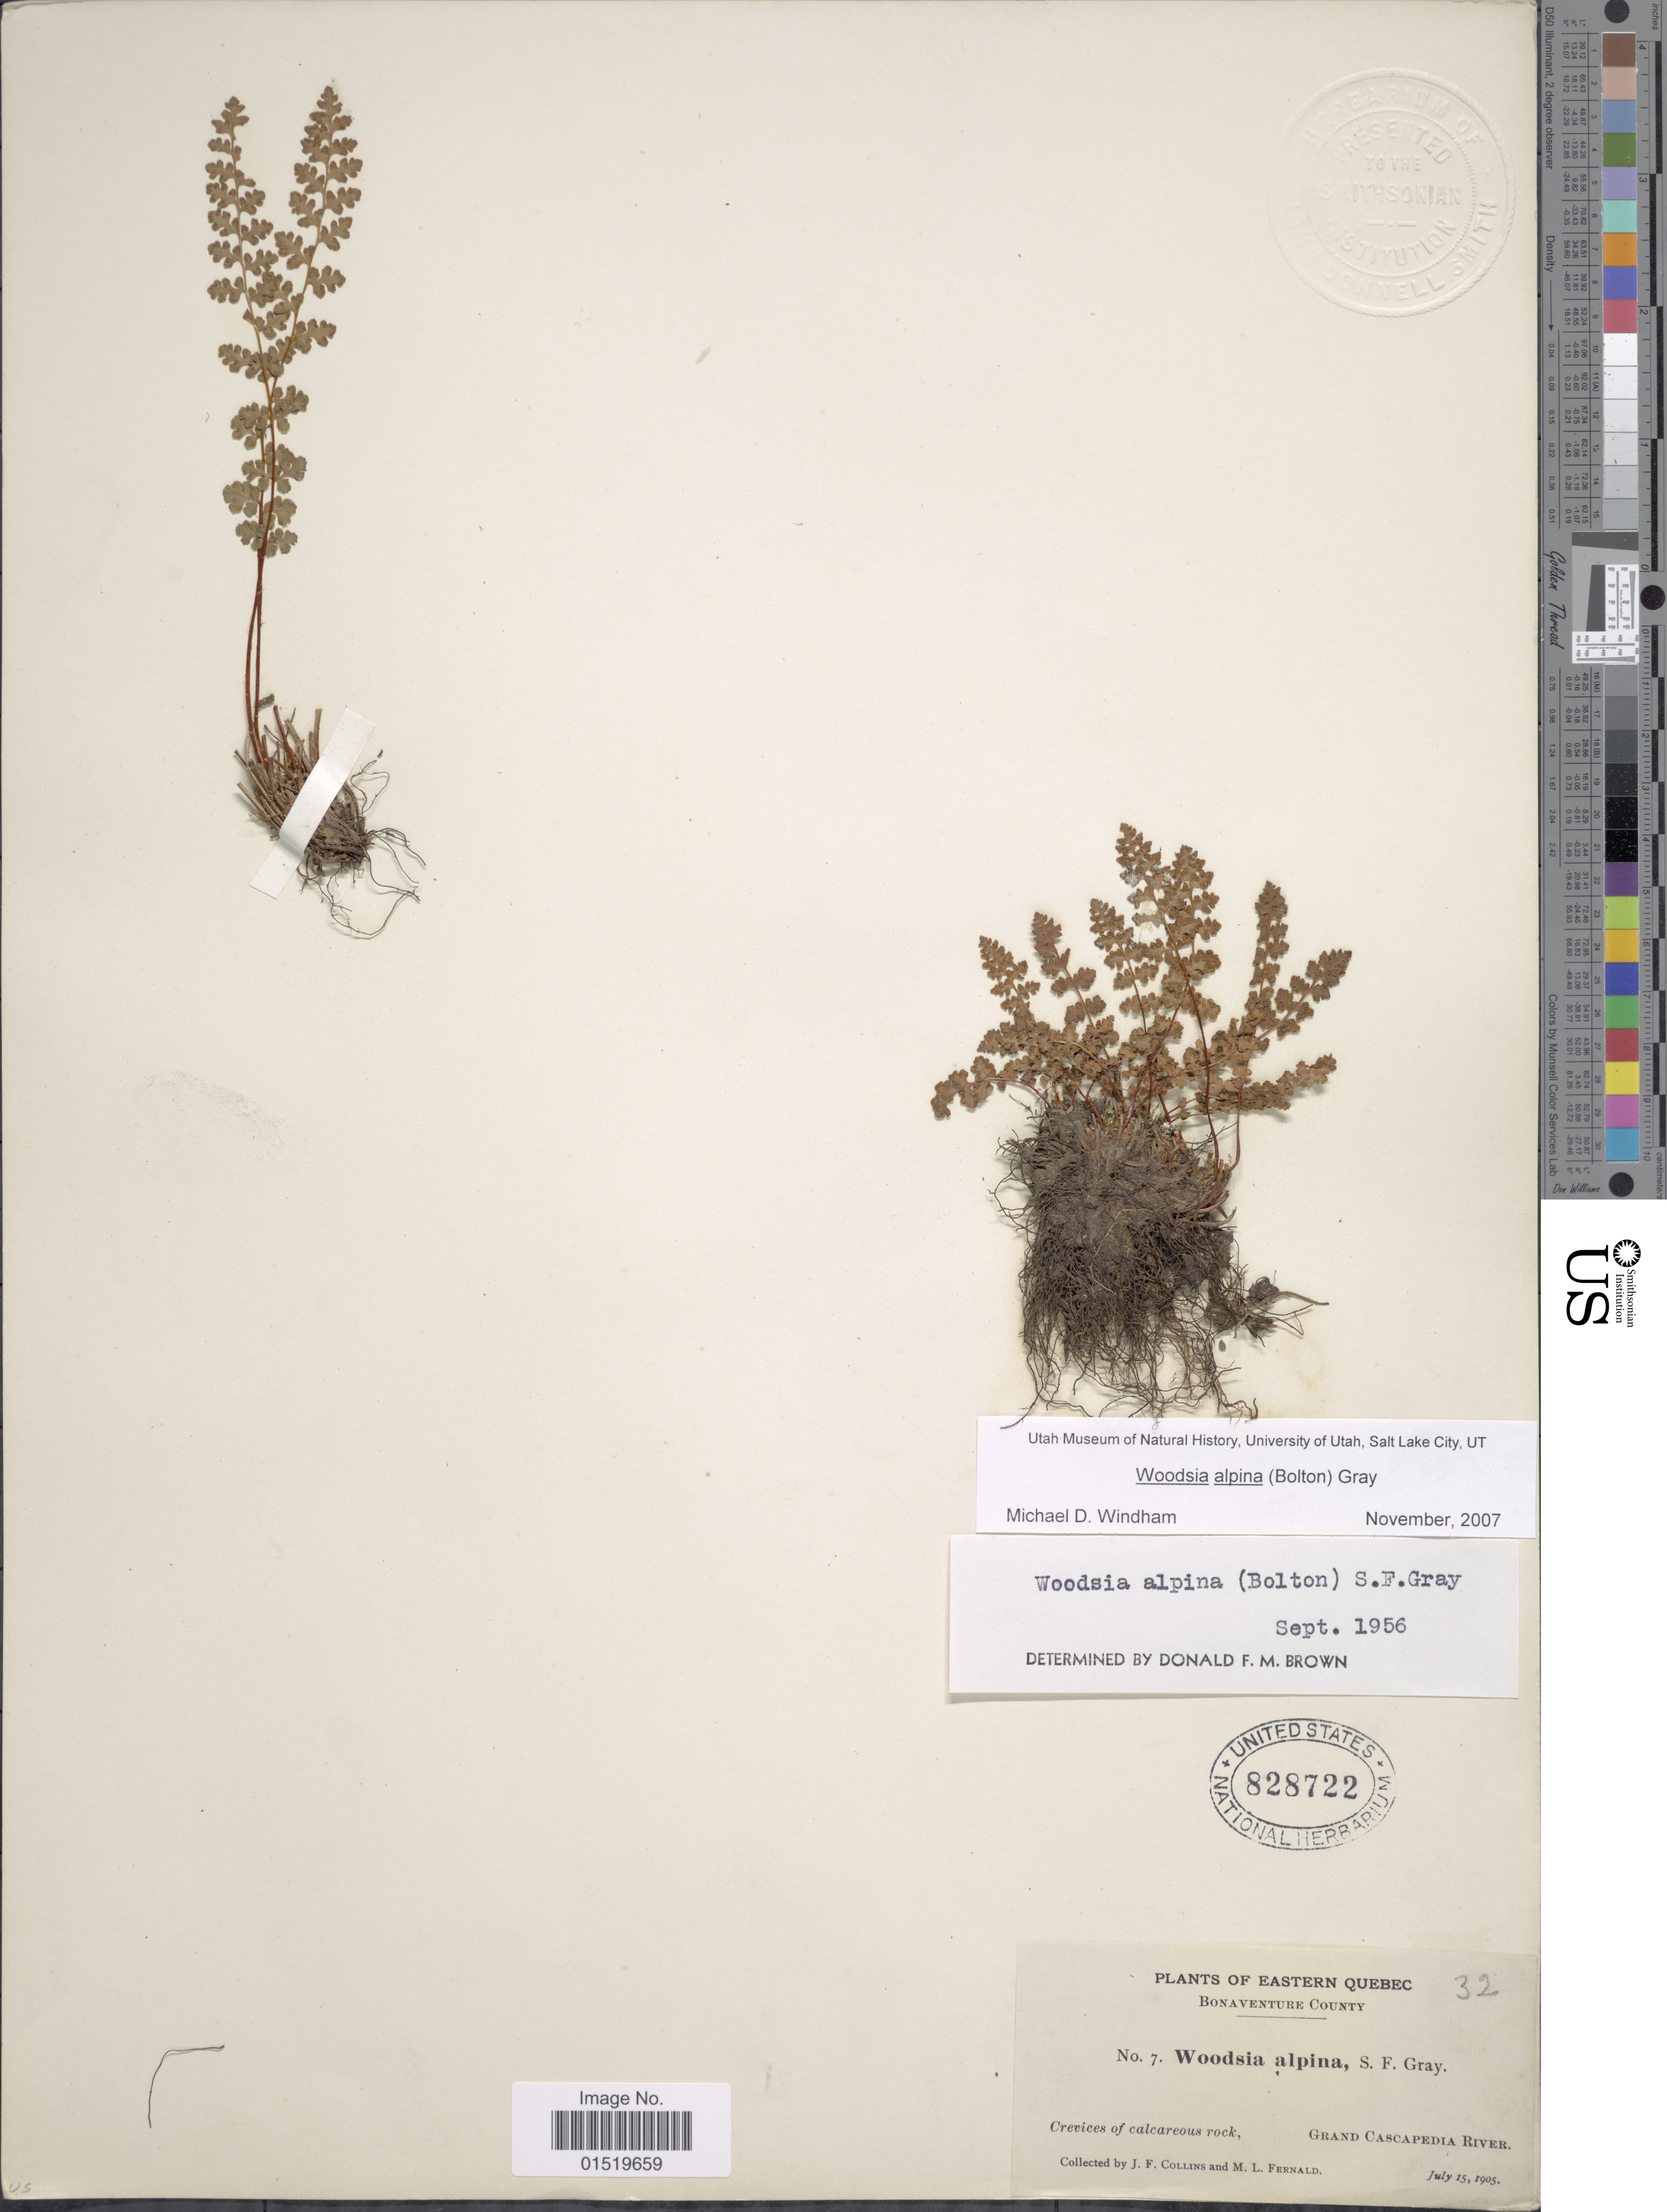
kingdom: Plantae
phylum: Tracheophyta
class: Polypodiopsida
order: Polypodiales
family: Woodsiaceae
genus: Woodsia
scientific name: Woodsia alpina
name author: (Bolton) S.F. Gray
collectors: J. Collins & M. L. Fernald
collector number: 7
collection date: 1905-07-15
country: Canada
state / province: Quebec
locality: Eastern Quebec, Bonaventure County, Crevices of calcareous rock, Grand Cascapedia River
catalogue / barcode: US 828722